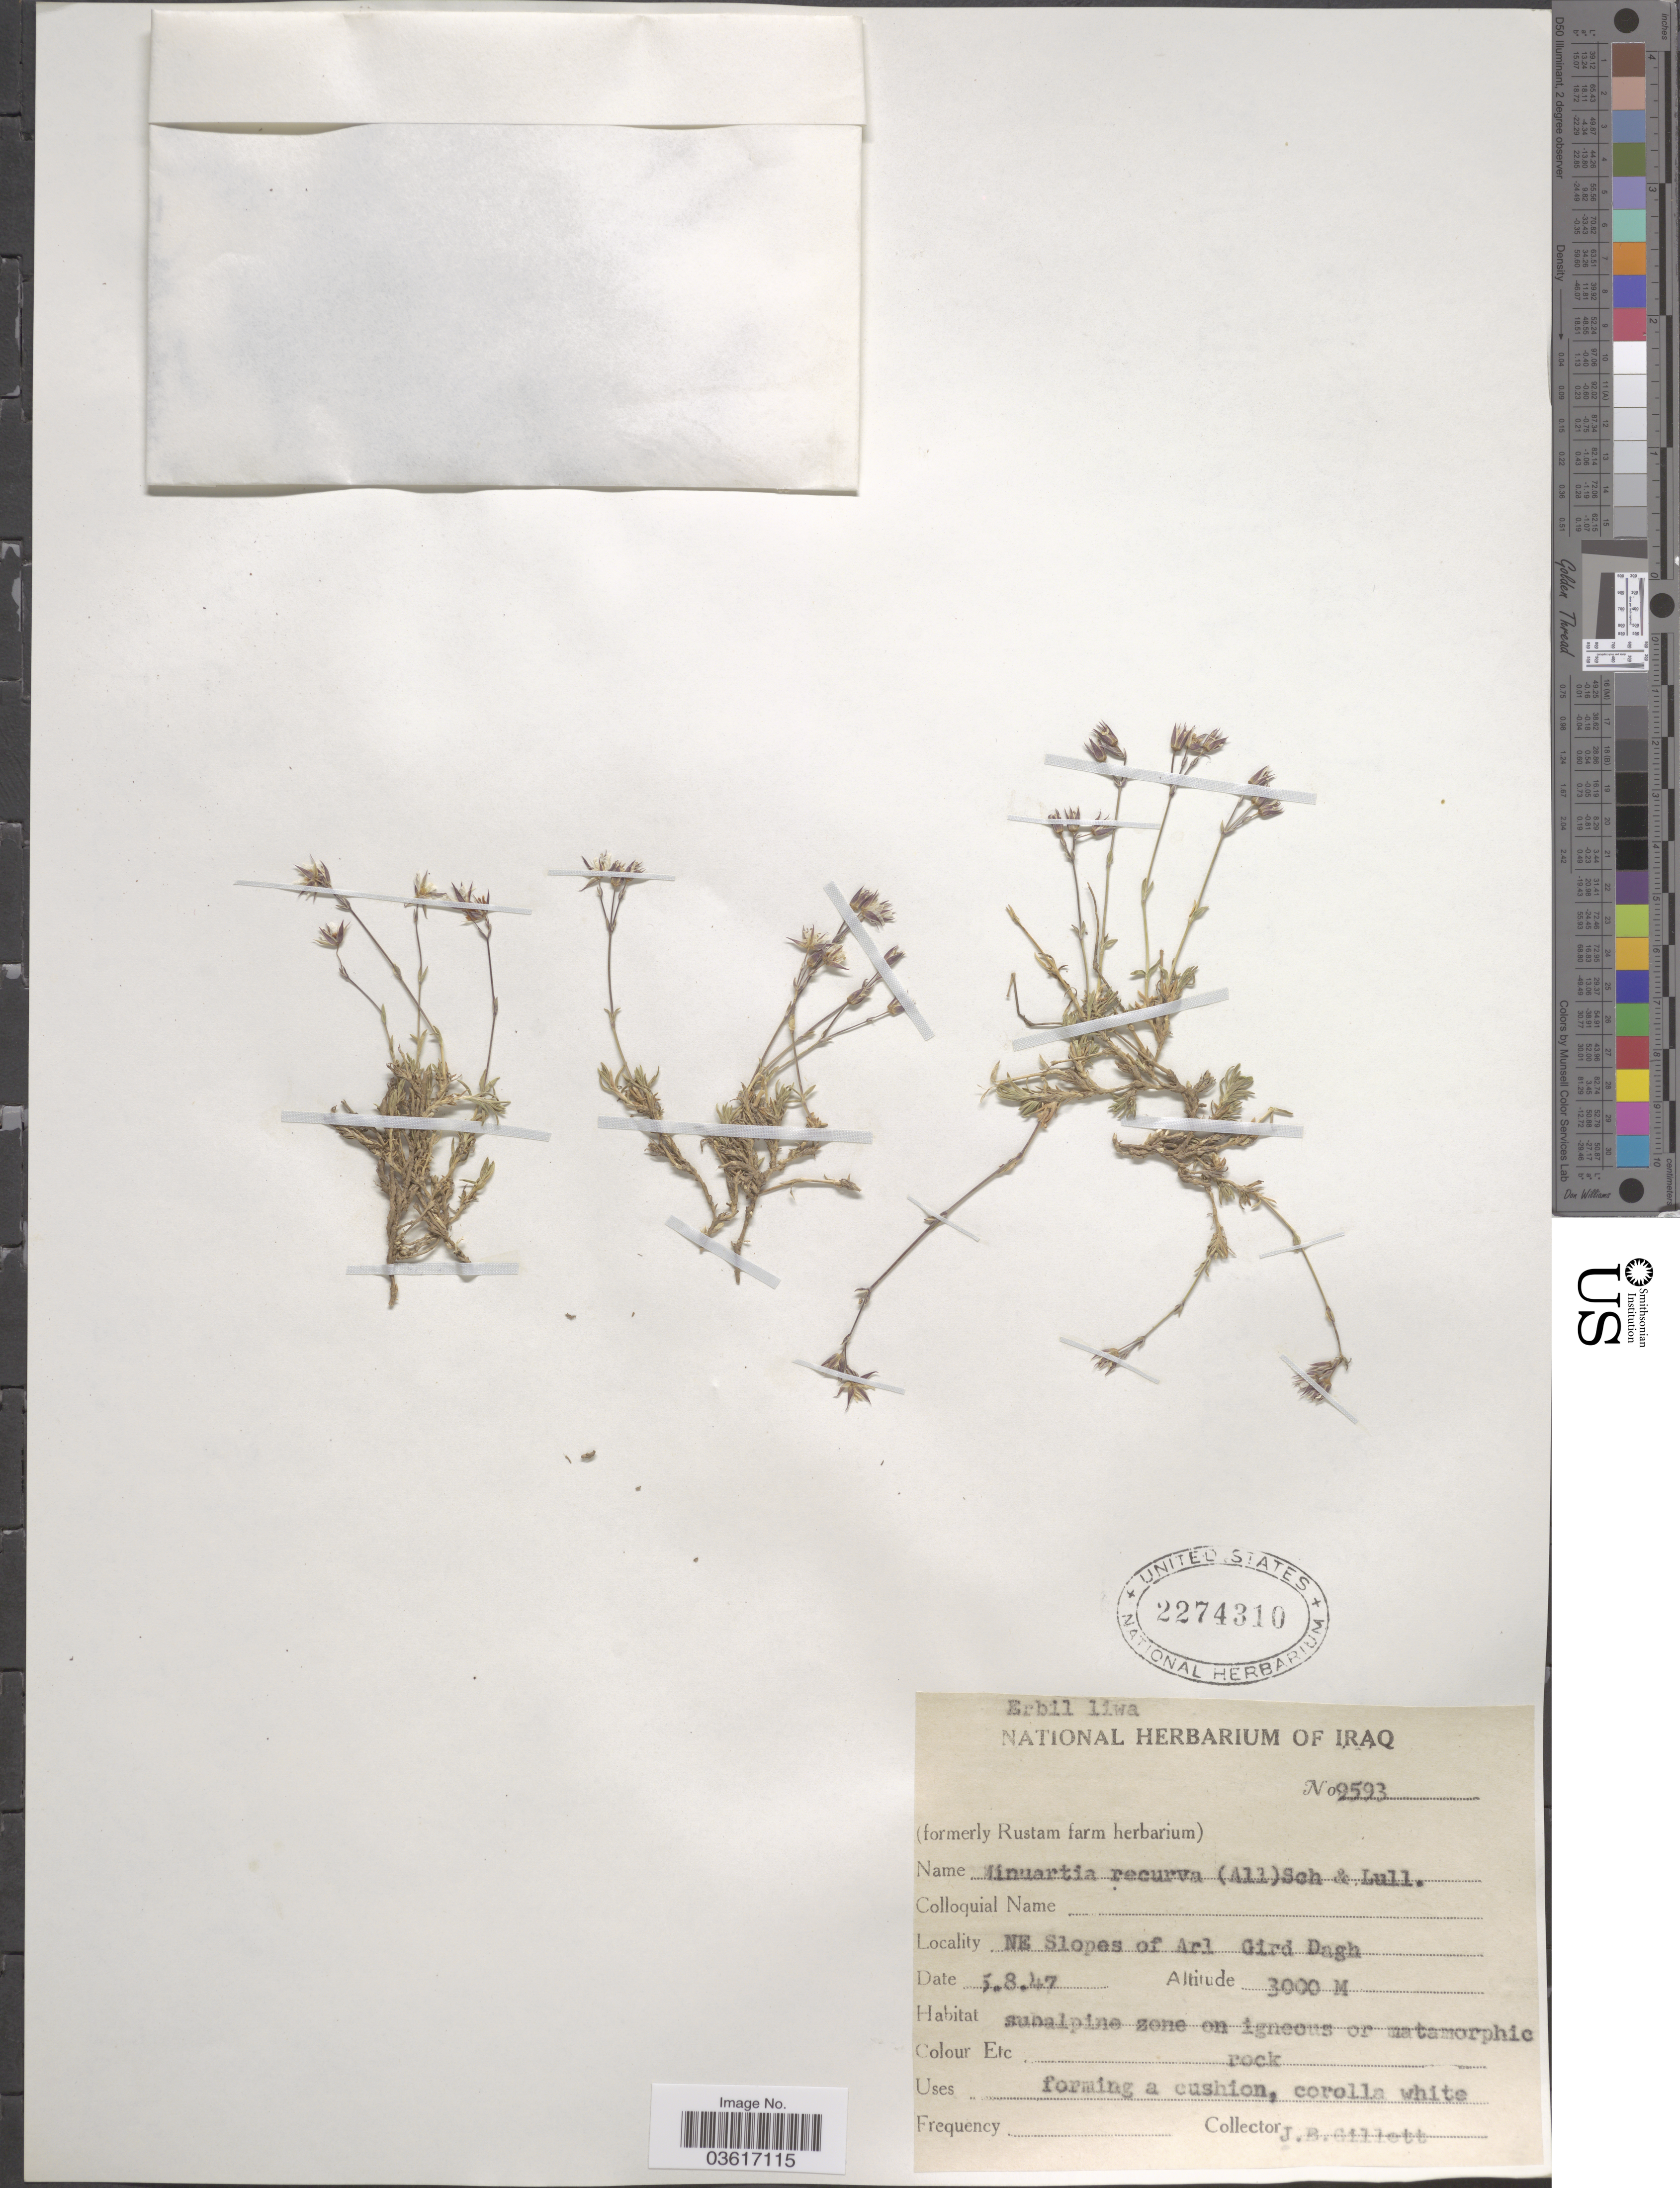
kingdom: Plantae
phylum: Tracheophyta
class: Magnoliopsida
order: Caryophyllales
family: Caryophyllaceae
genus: Minuartia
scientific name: Minuartia recurva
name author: (All.) Schinz & Thell.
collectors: J. B. Gillett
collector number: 9593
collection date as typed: Transcribed d/m/y: 5/8/47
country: Iraq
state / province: Arbīl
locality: Erbil liwa. NE slopes of Arl Gird Dagh.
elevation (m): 3000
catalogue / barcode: US 2274310